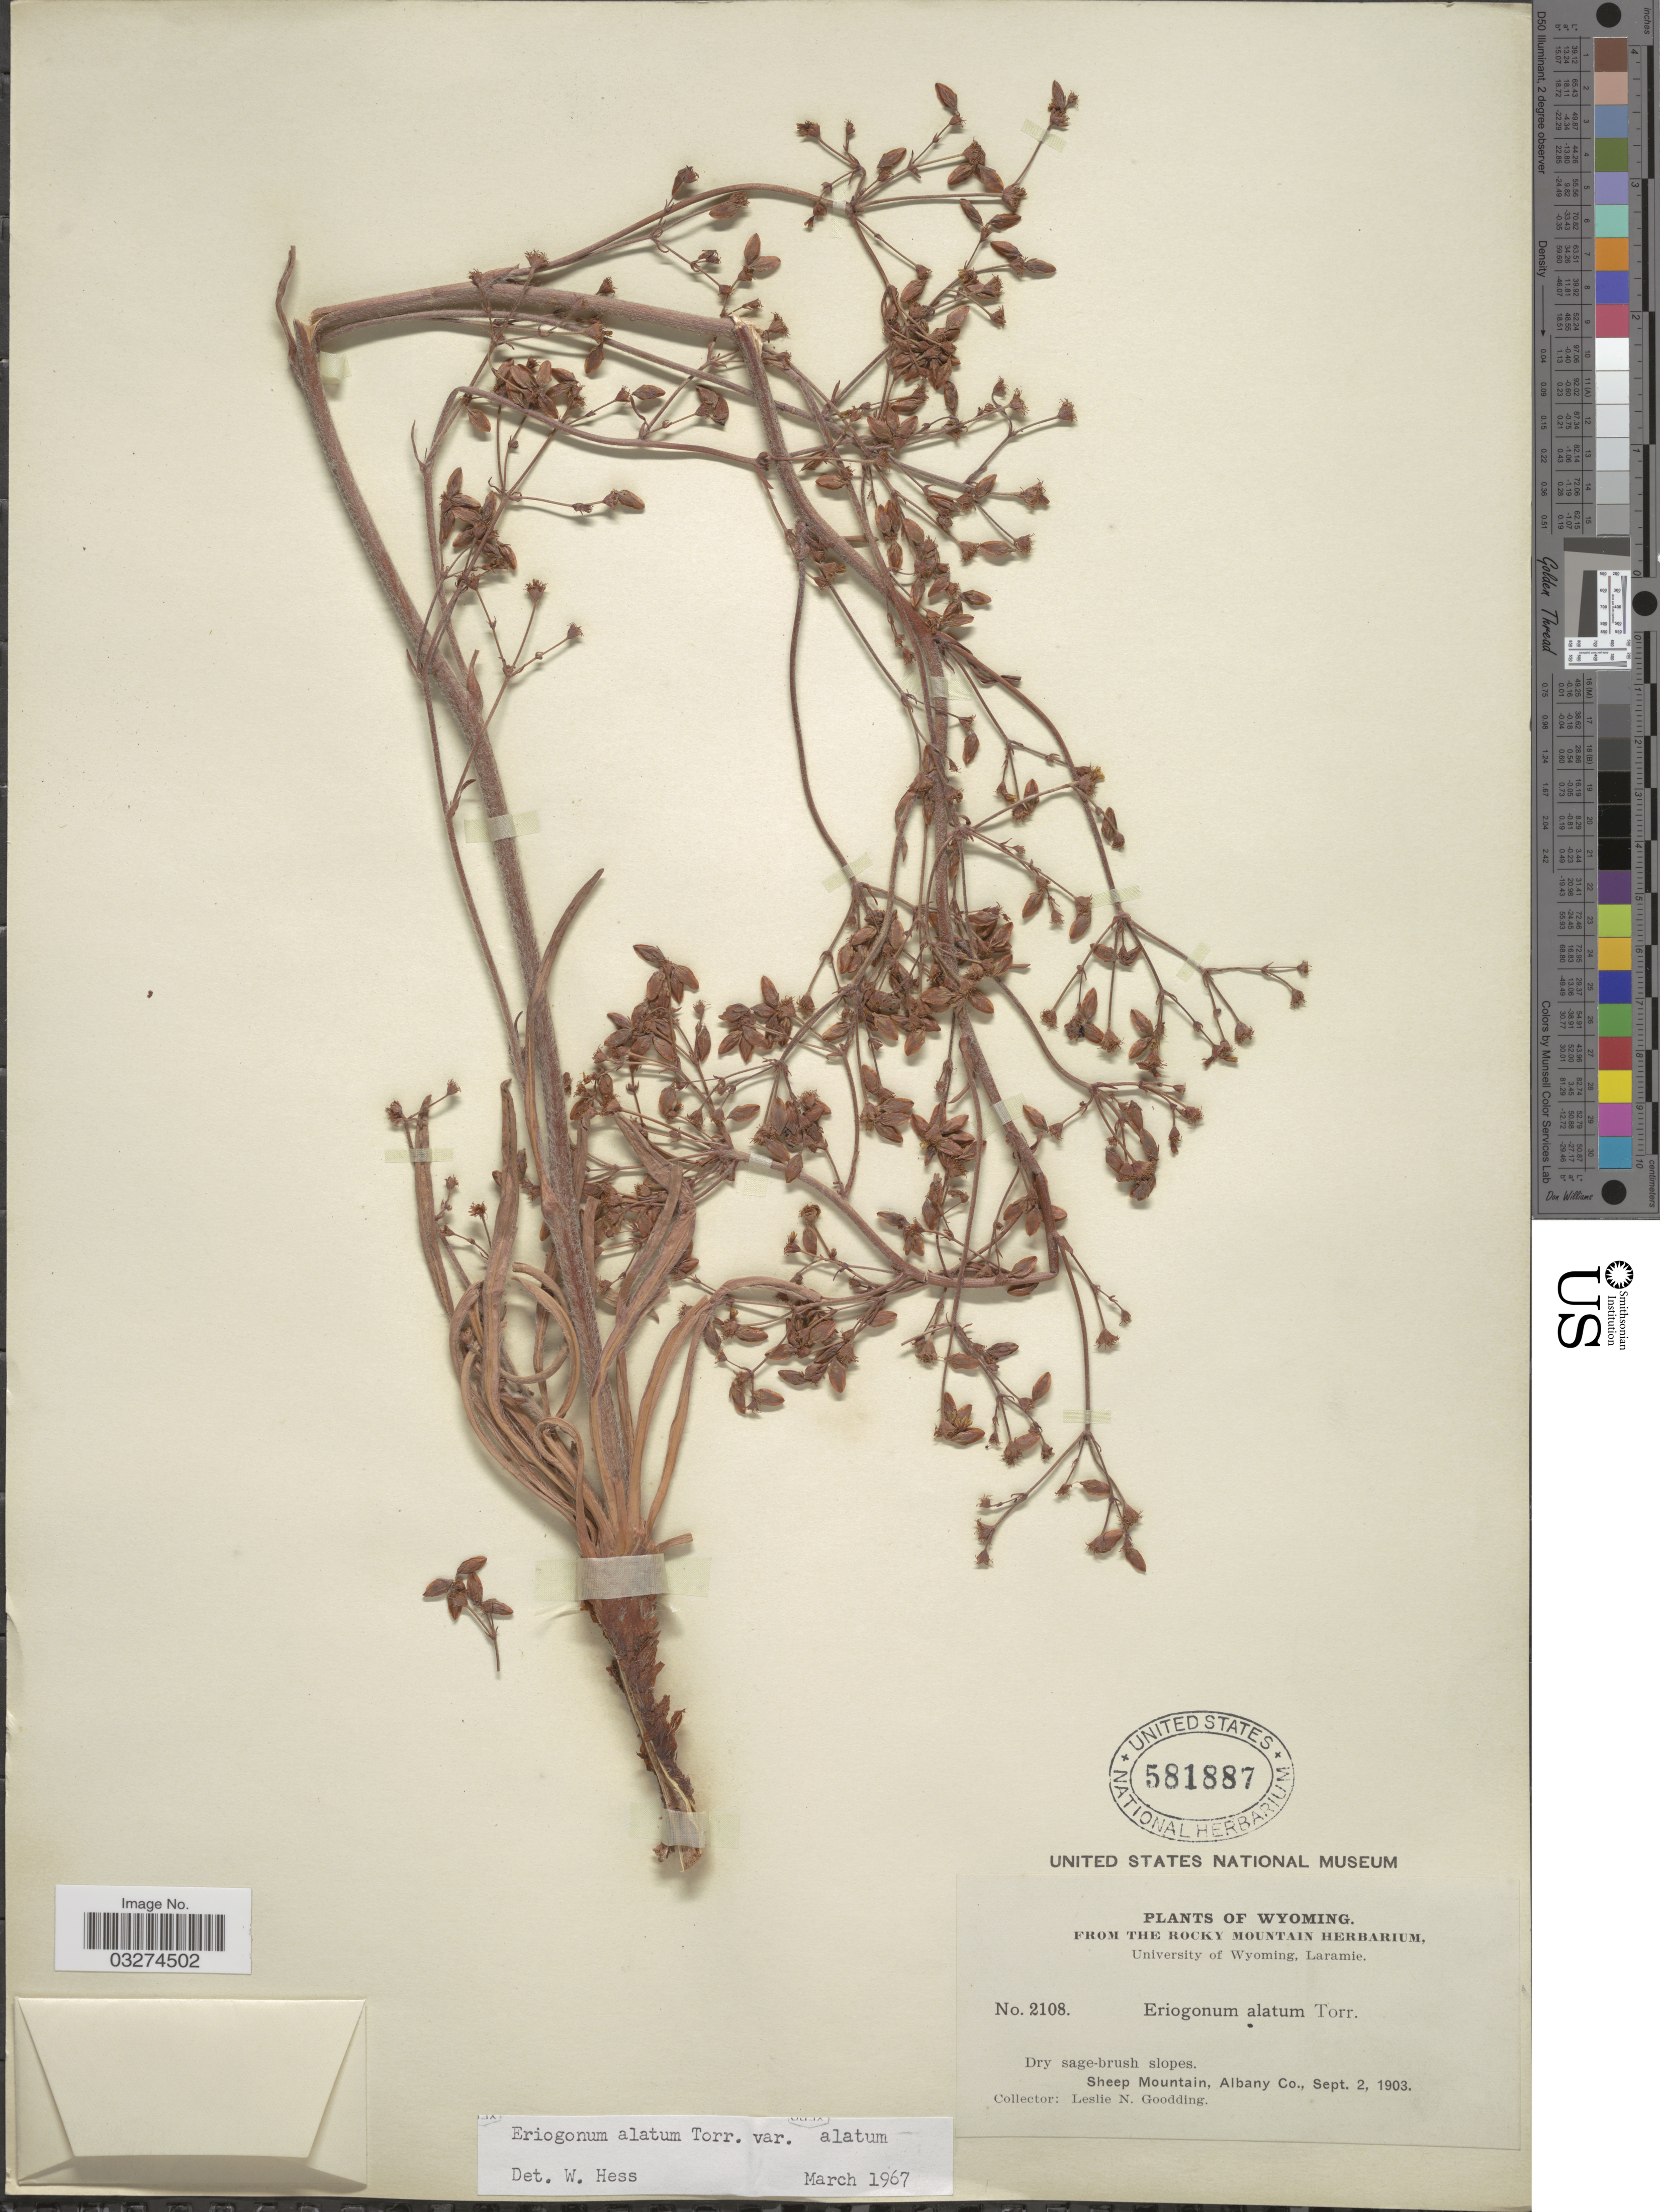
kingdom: Plantae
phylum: Tracheophyta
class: Magnoliopsida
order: Caryophyllales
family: Polygonaceae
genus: Eriogonum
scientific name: Eriogonum alatum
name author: Torr.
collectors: L. N. Goodding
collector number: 2108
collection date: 1903-09-02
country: United States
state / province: Wyoming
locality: Sheep Mountain, Albany Co.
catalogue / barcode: US 581887